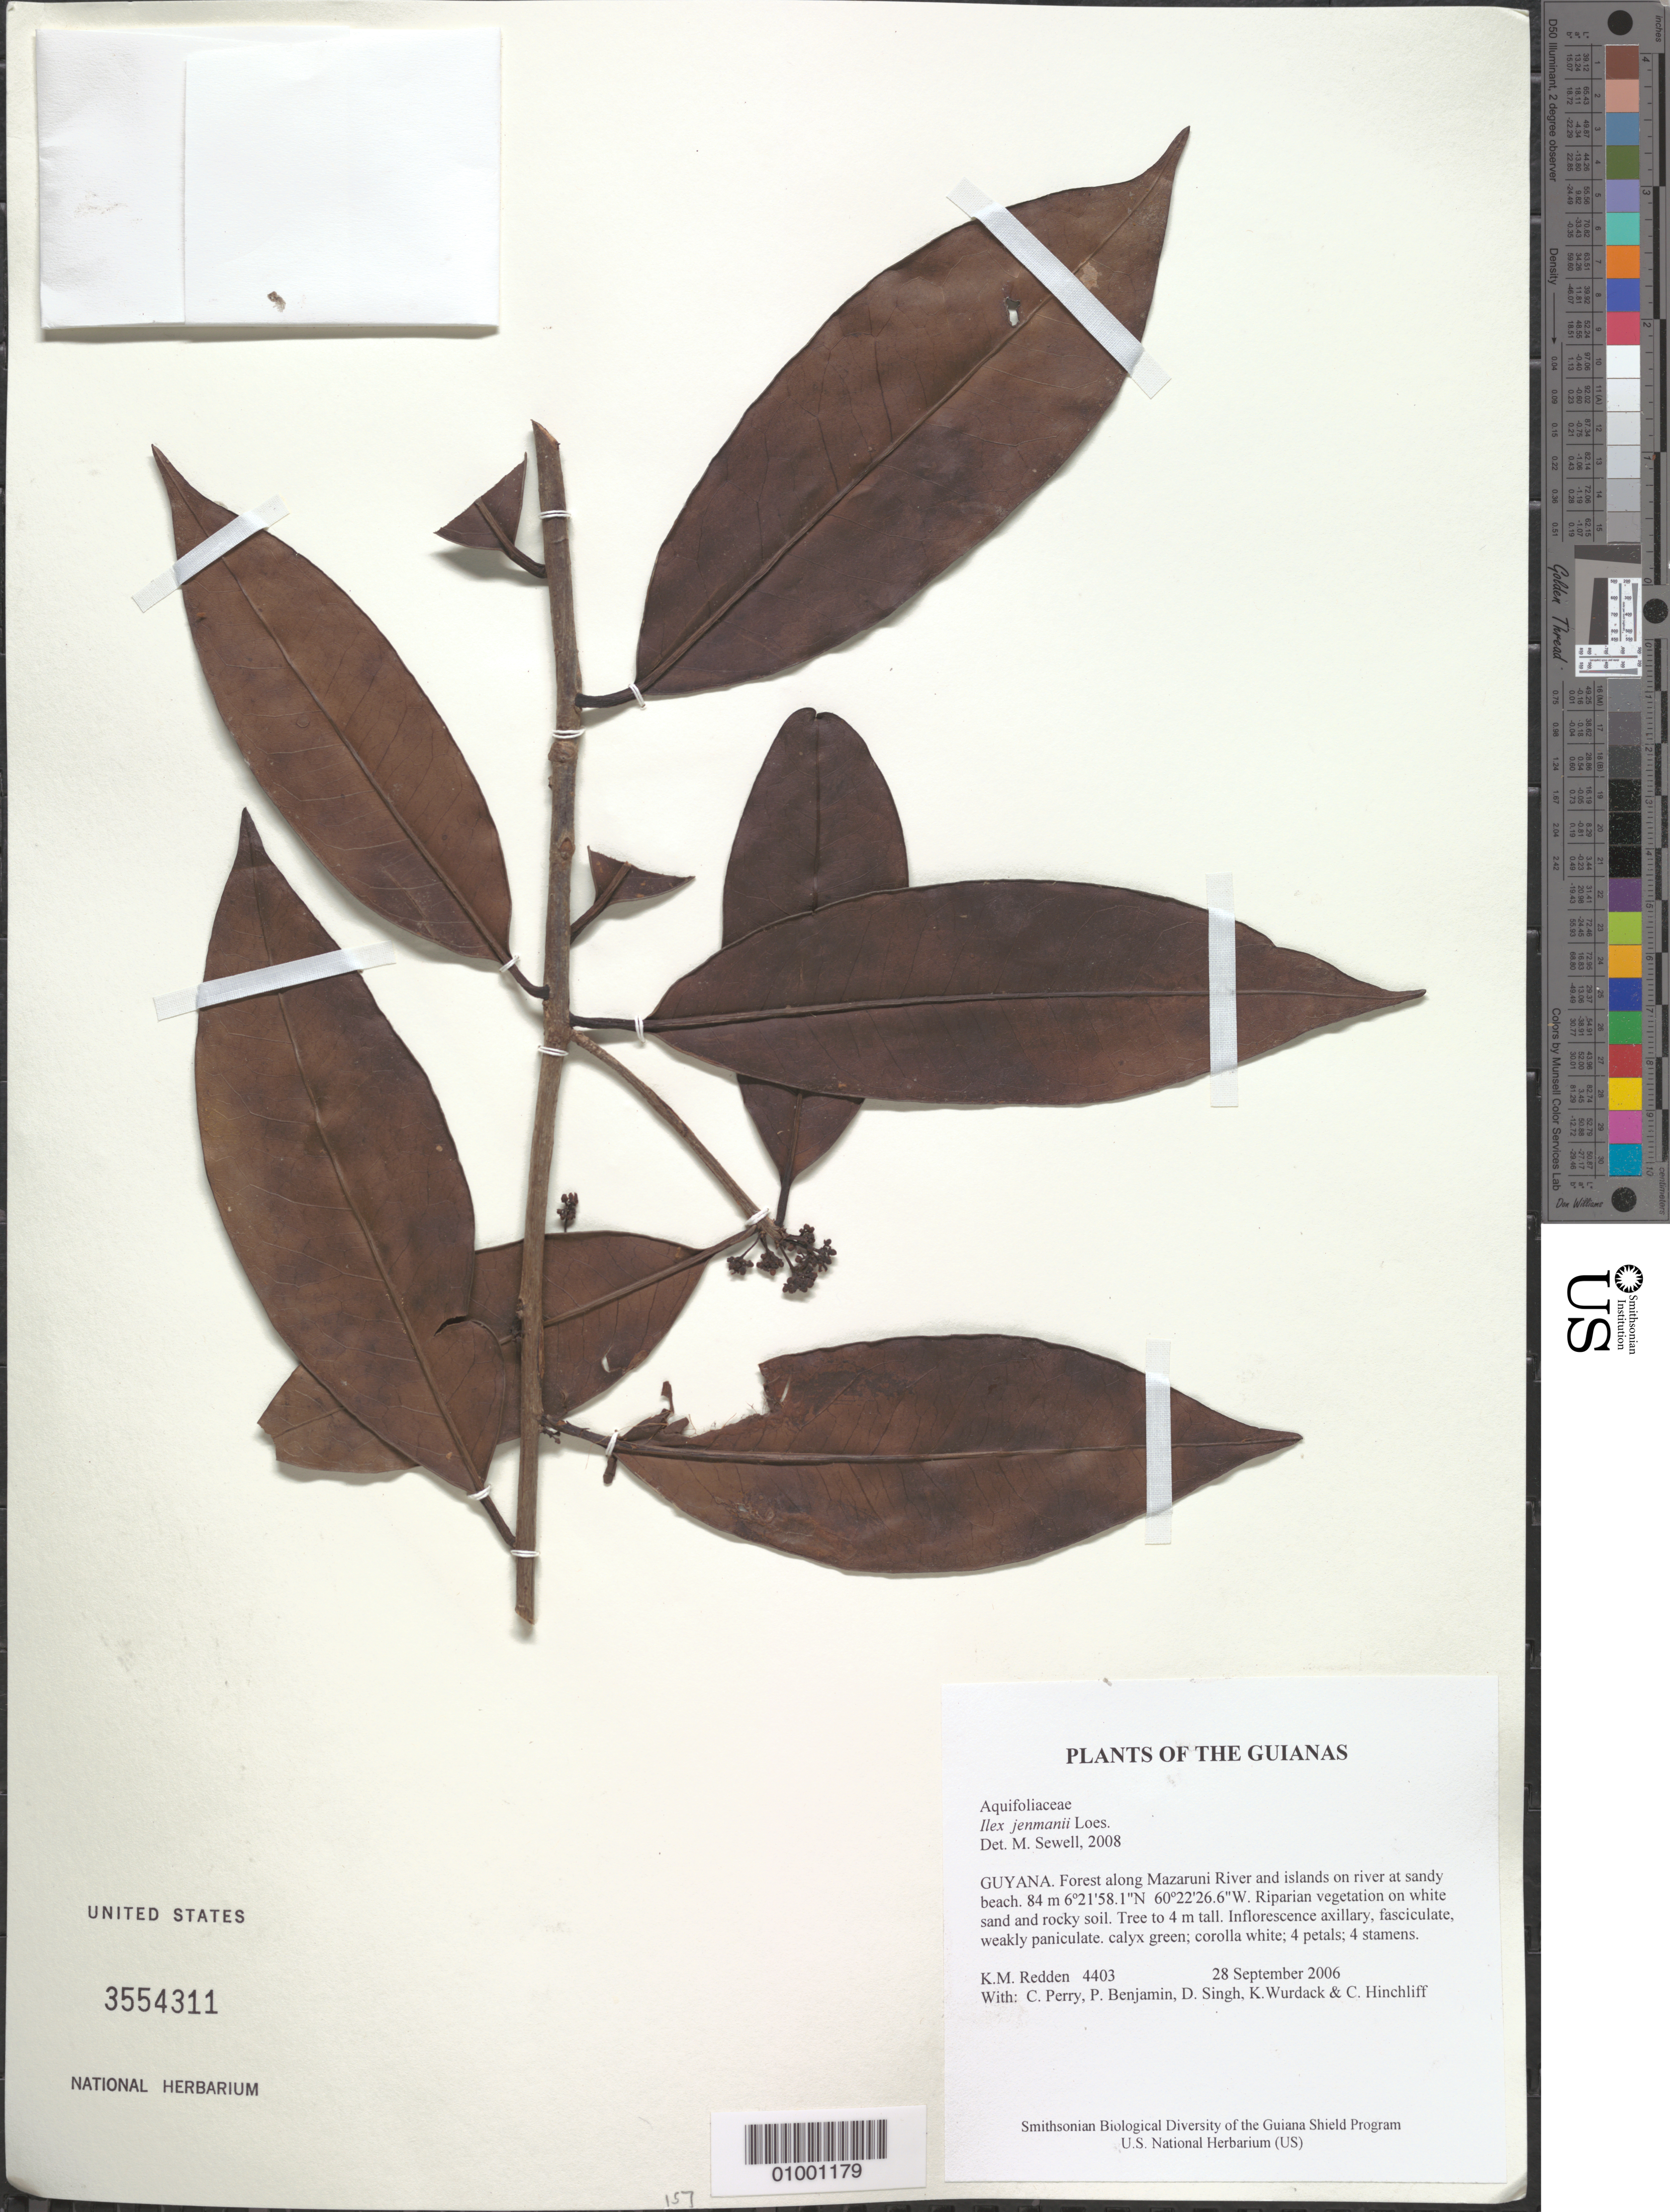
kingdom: Plantae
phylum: Tracheophyta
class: Magnoliopsida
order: Aquifoliales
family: Aquifoliaceae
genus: Ilex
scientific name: Ilex jenmanii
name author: Loes.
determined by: Sewell, M.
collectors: K. M. Redden, C. Perry, P. Benjamin, D. Singh, K. Wurdack & C. E. Hinchliff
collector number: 4403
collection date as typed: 28 September 2006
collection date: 2006-09-28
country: Guyana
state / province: Cuyuni-Mazaruni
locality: Forest along Mazaruni River and islands on river at sandy beach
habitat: Riparian vegetation on white sand and rocky soil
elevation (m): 84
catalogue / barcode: US 3554311